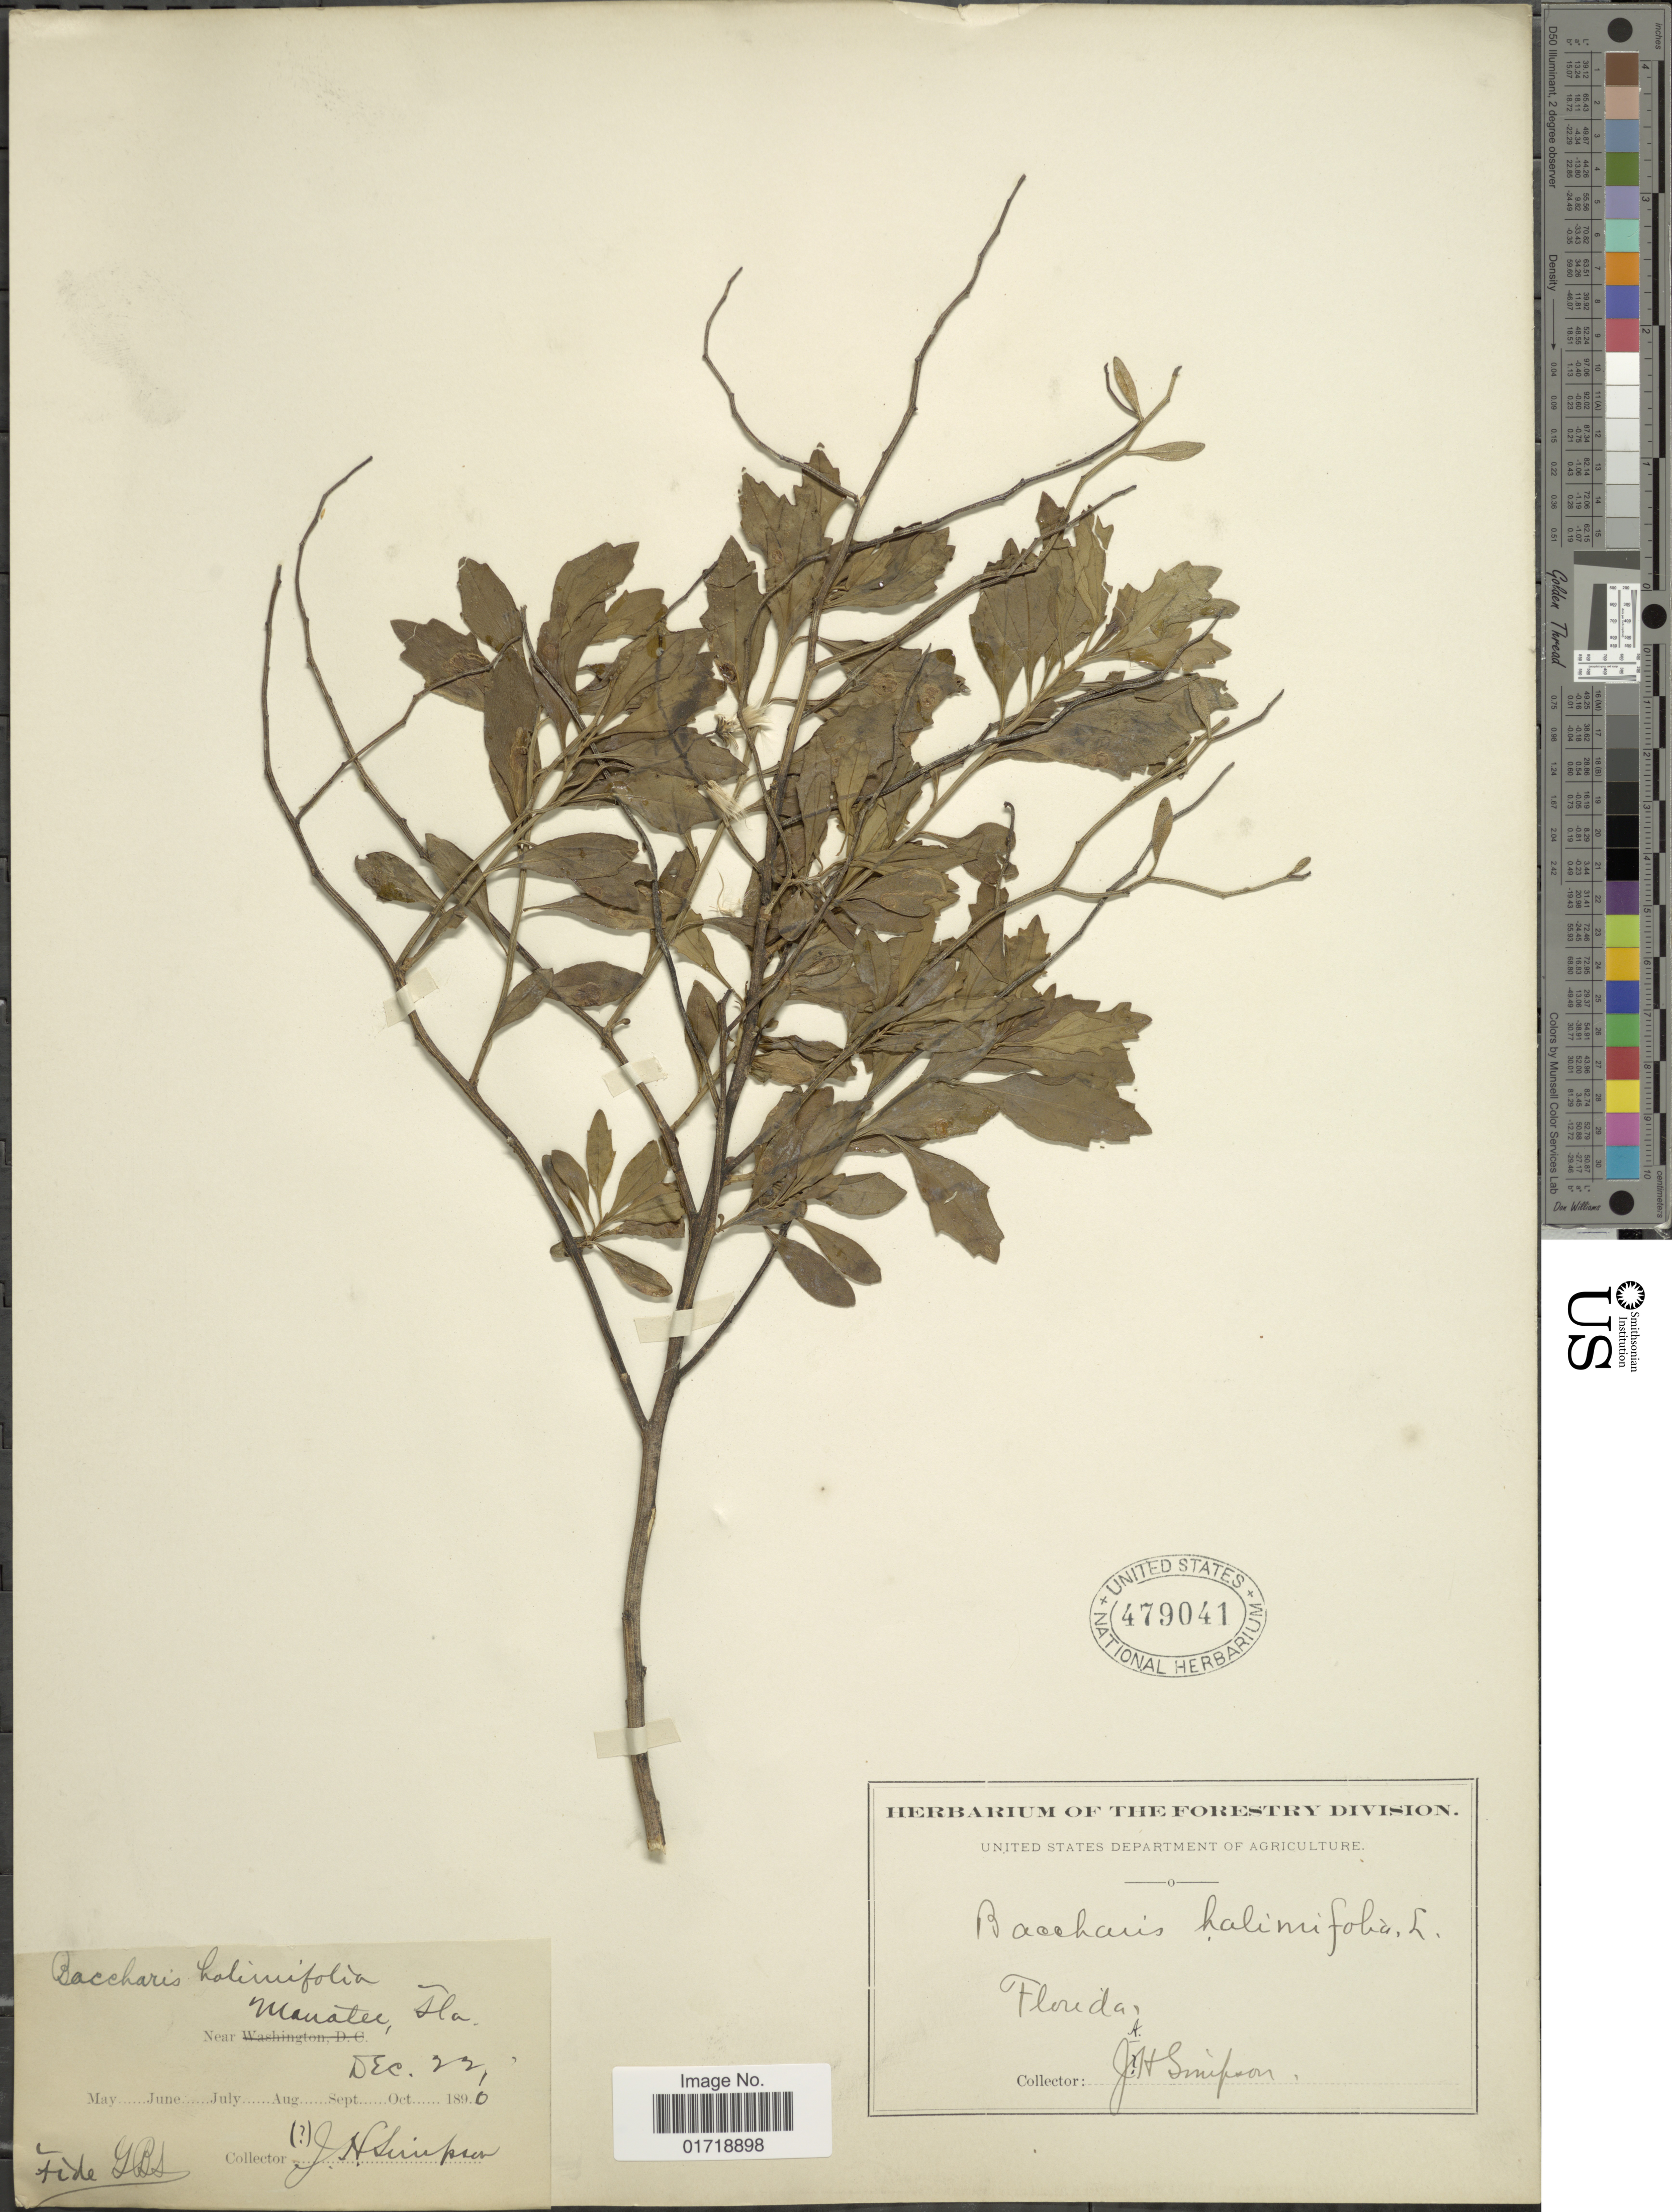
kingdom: Plantae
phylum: Tracheophyta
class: Magnoliopsida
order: Asterales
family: Asteraceae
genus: Baccharis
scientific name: Baccharis halimifolia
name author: L.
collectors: J. H. Simpson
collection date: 1890-12-22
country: United States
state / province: Florida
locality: Manatee, Fla.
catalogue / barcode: US 479041